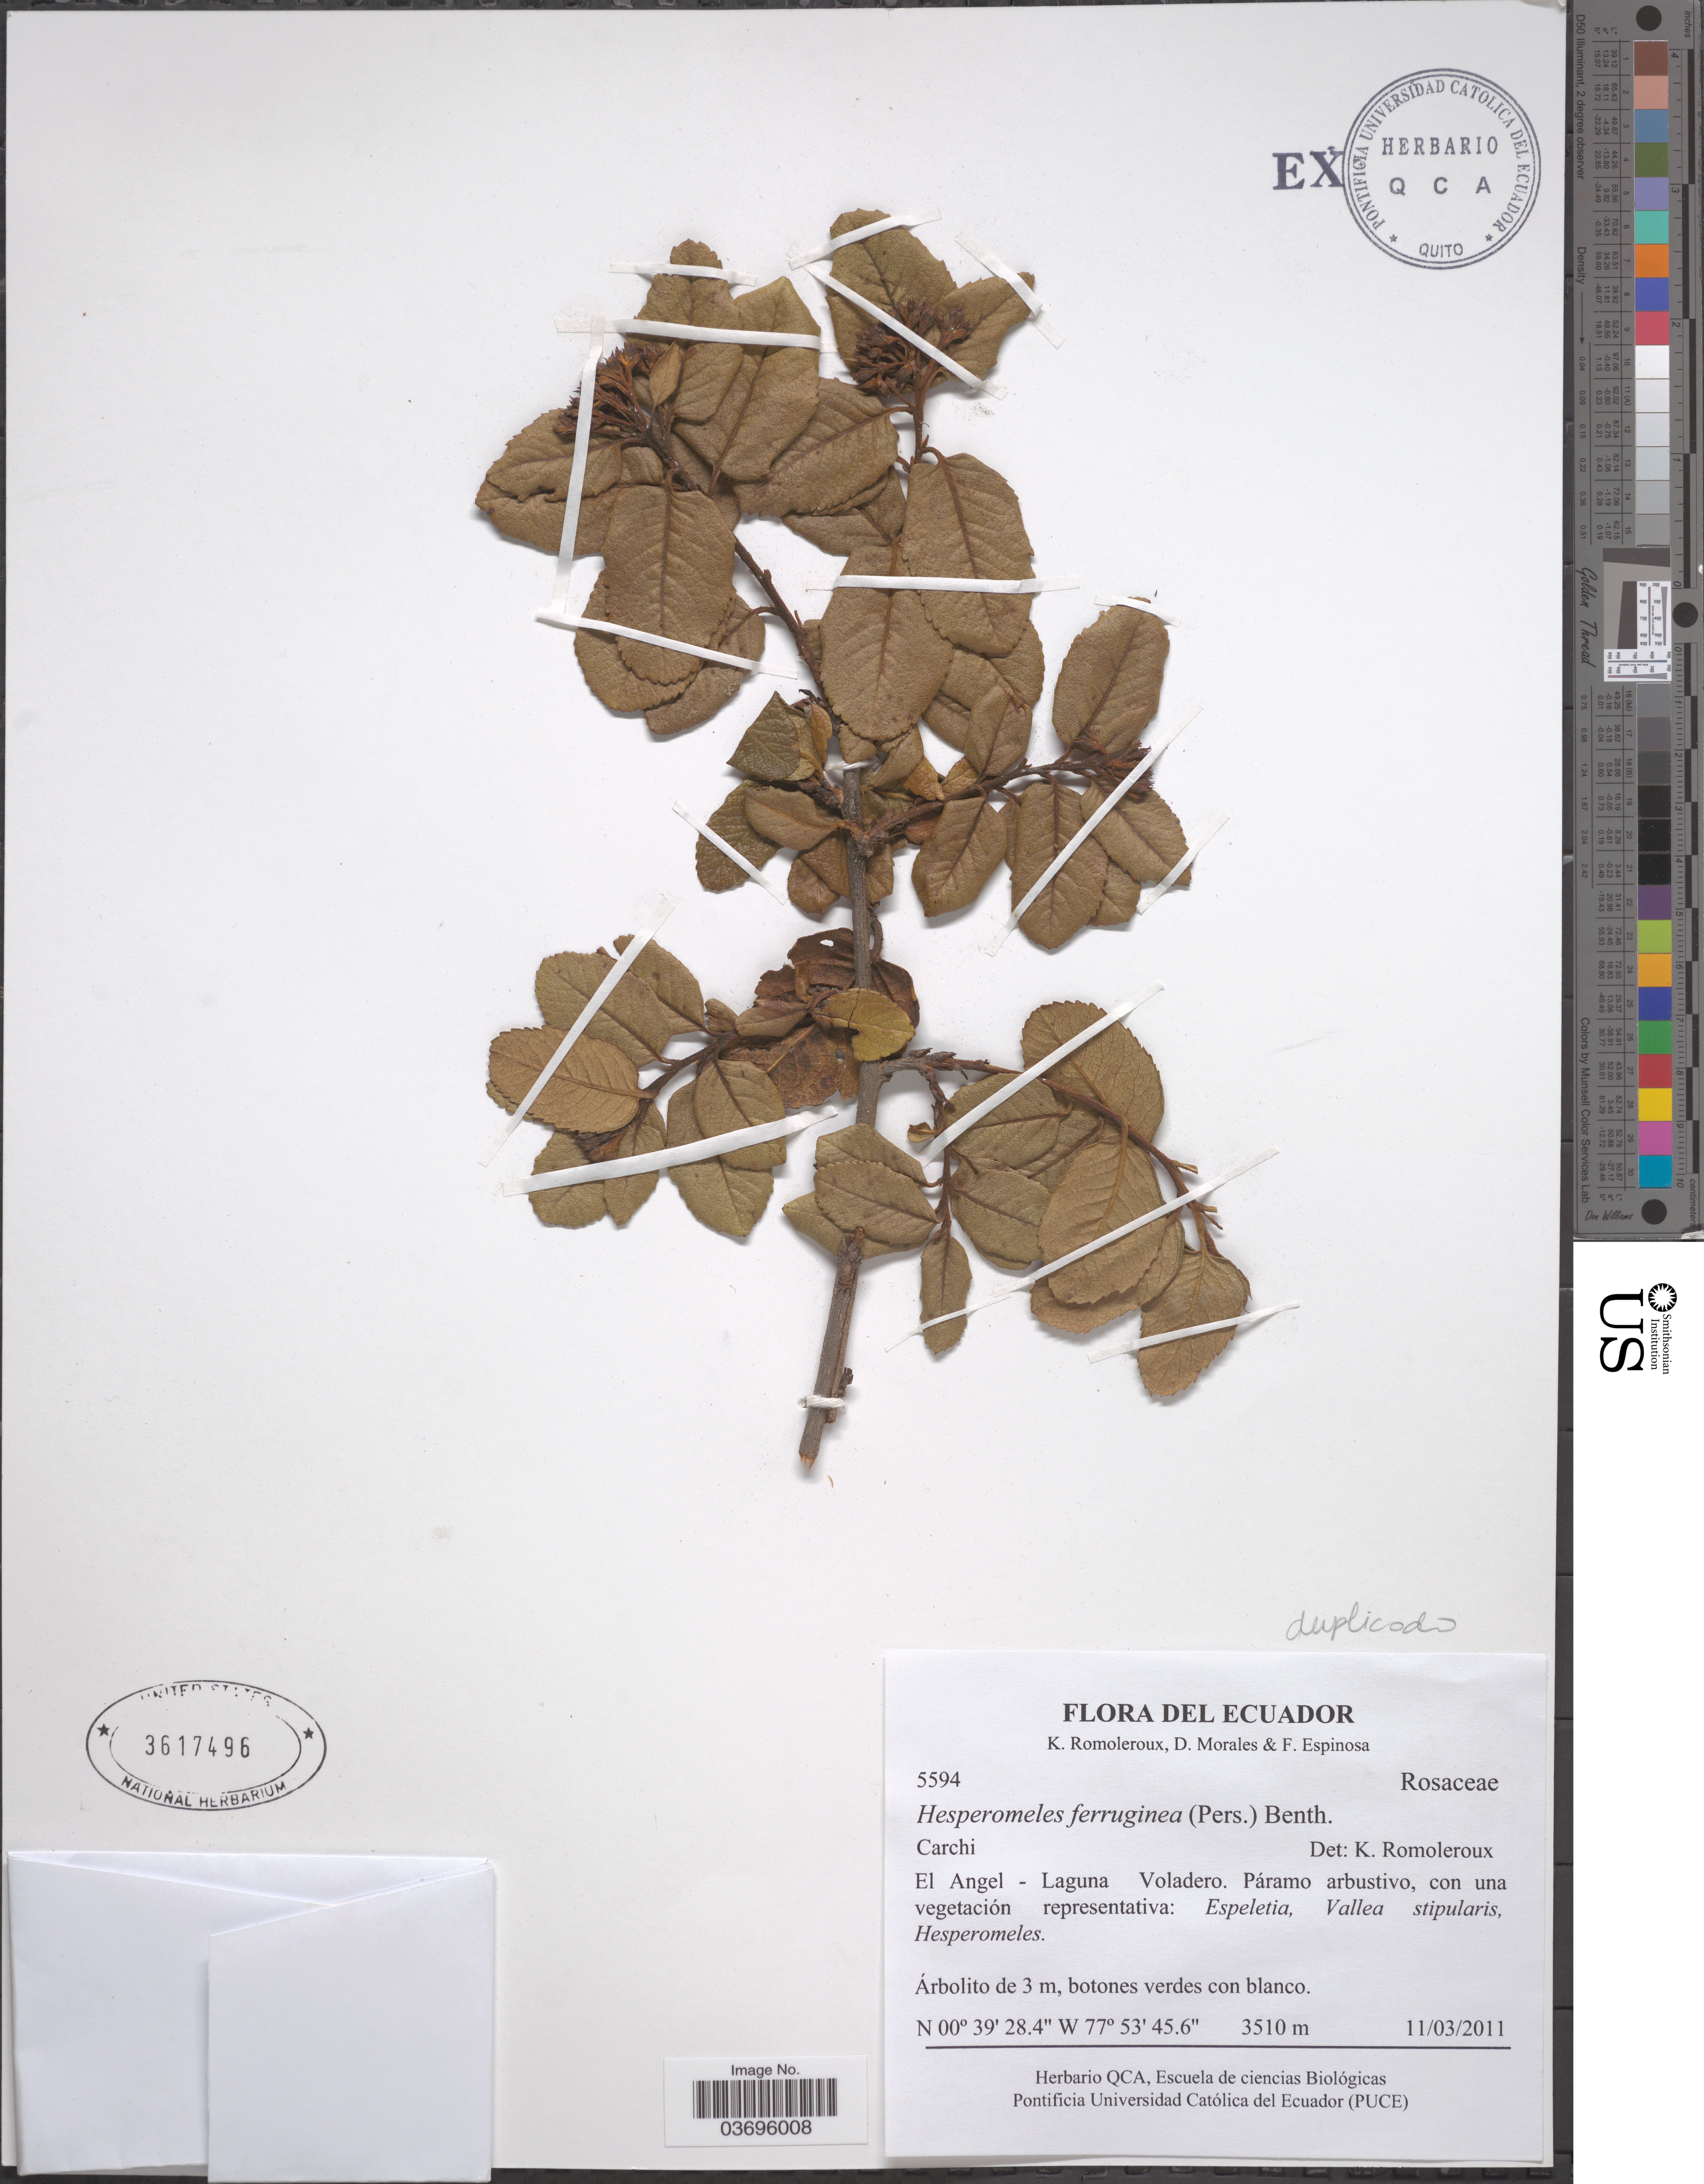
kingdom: Plantae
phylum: Tracheophyta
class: Magnoliopsida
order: Rosales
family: Rosaceae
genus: Hesperomeles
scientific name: Hesperomeles ferruginea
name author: (Juss. ex Pers.) Benth.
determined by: Romoleroux, K.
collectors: K. Romoleroux, D. Morales & F. Espinosa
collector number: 5594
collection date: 2011-03-11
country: Ecuador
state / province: Carchi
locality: El Angel - Laguna Voladero.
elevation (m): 3510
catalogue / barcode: US 3617496